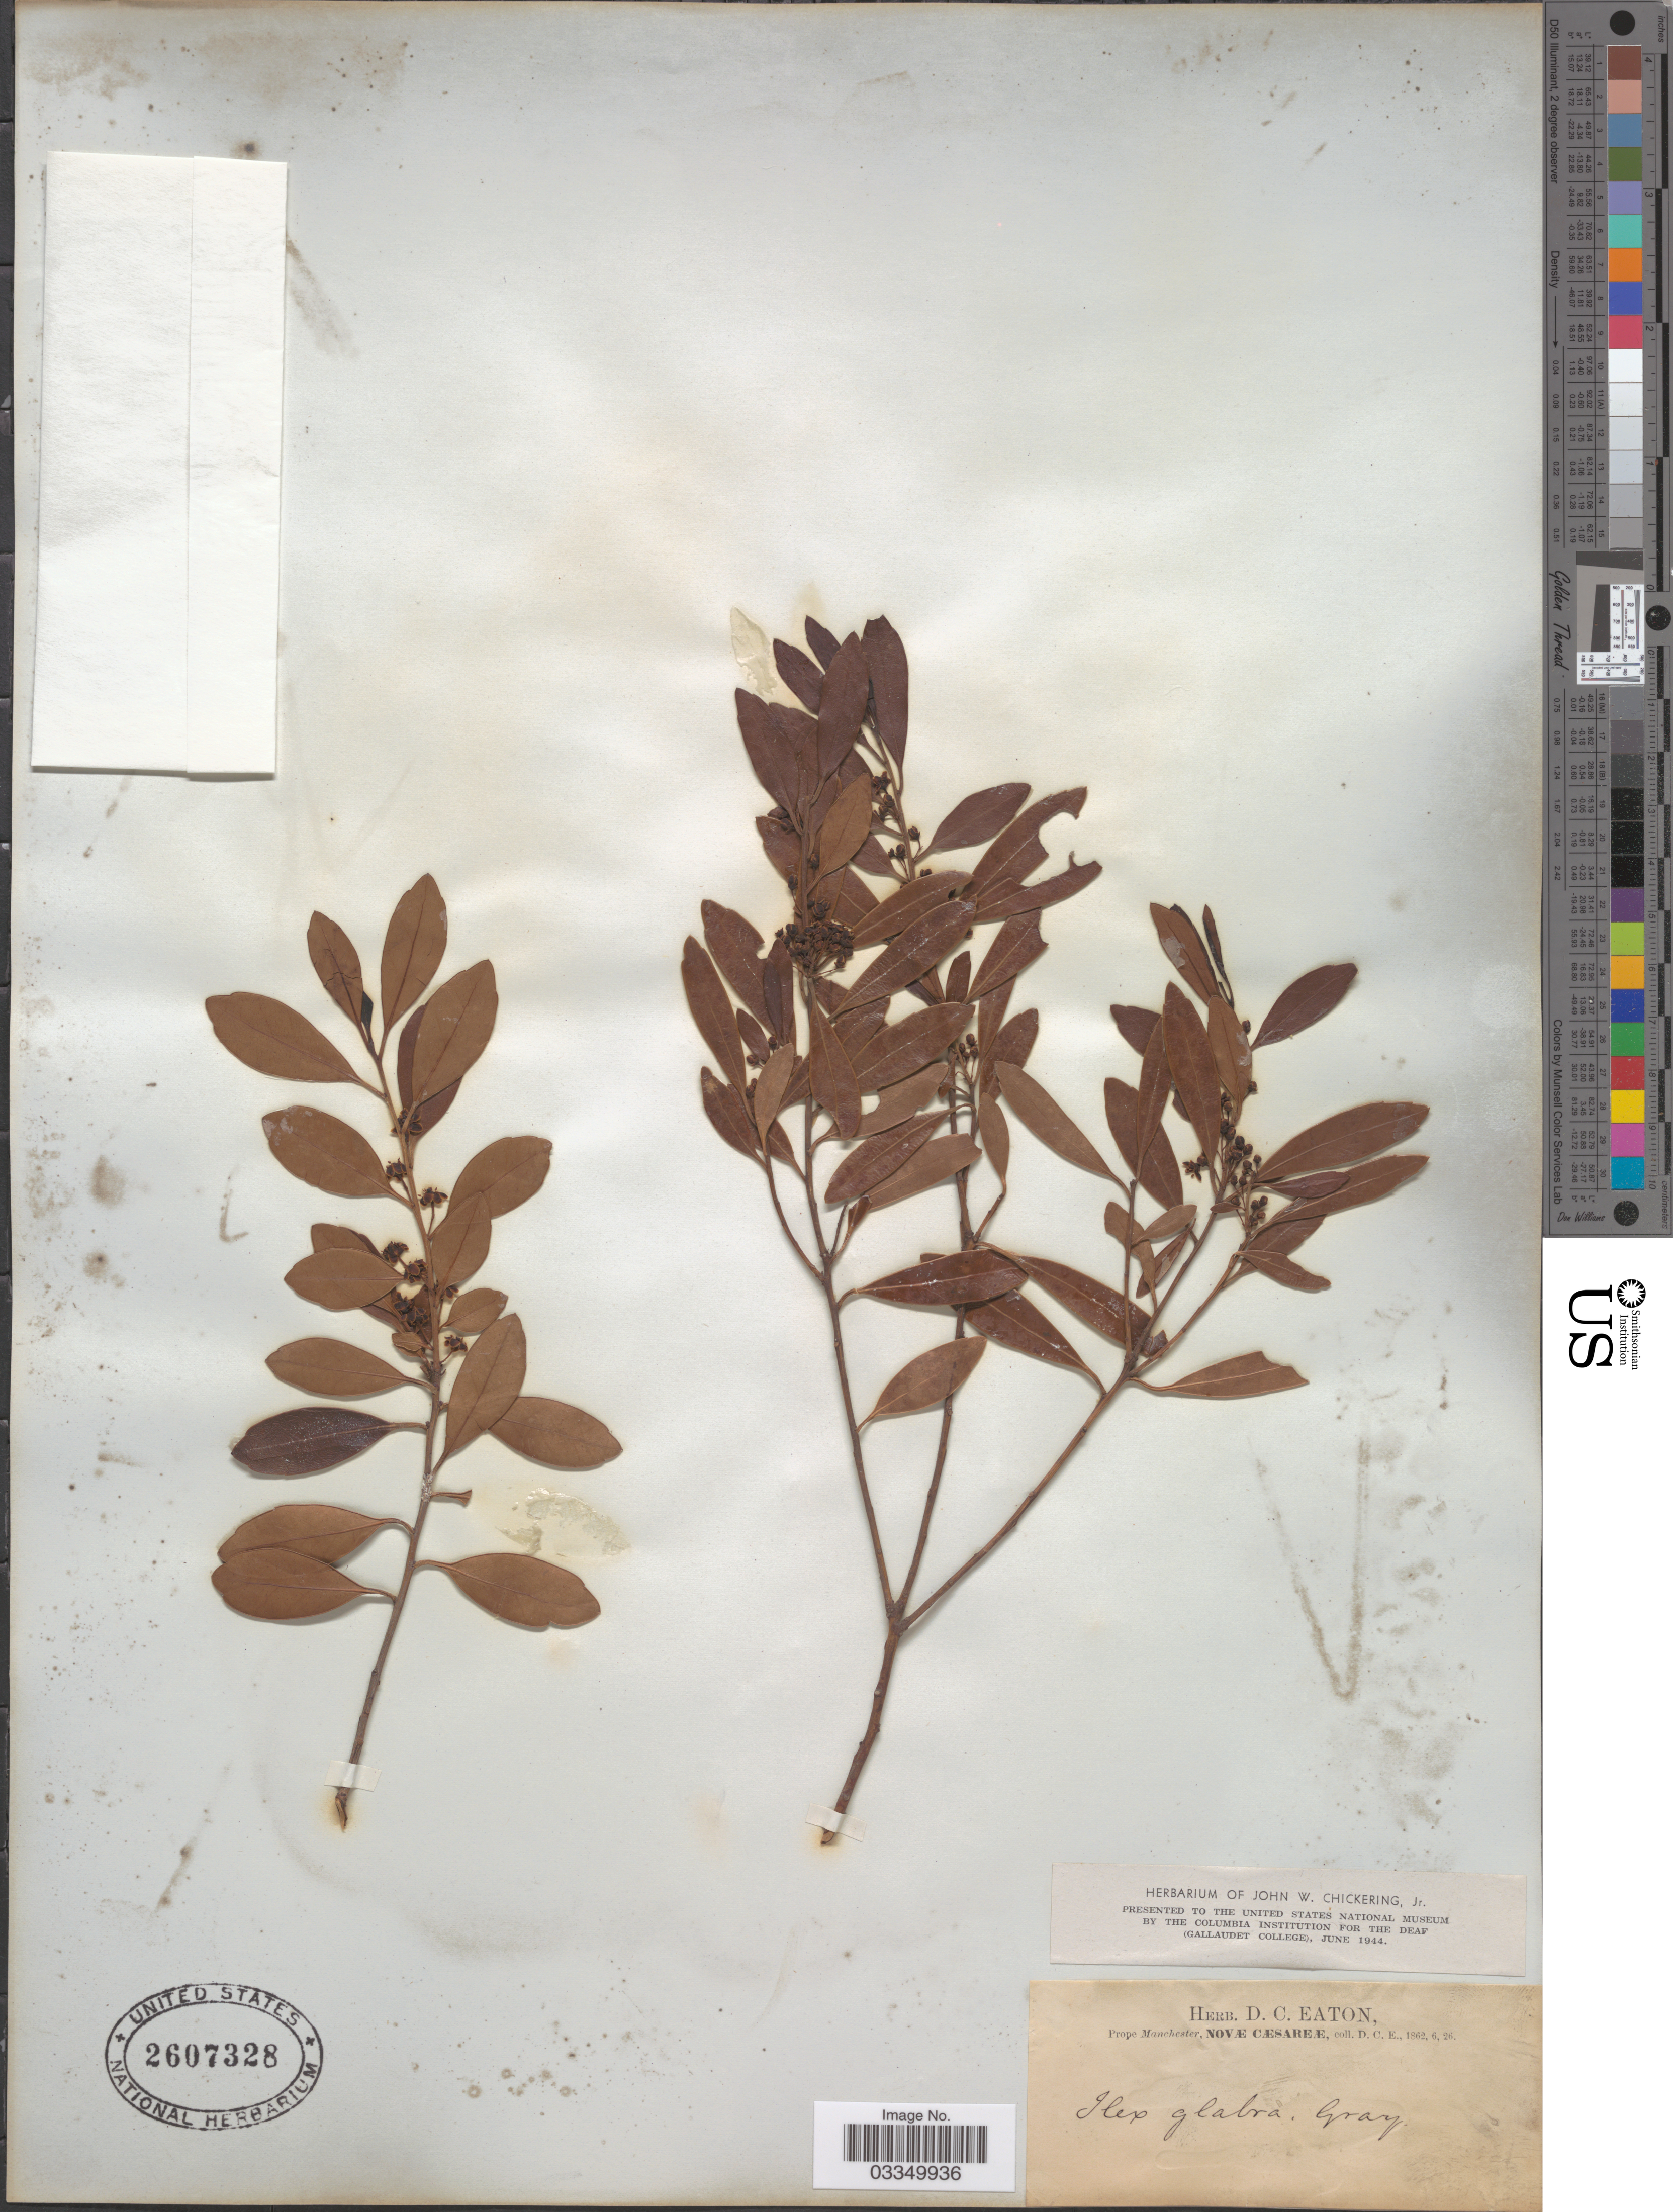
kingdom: Plantae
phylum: Tracheophyta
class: Magnoliopsida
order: Aquifoliales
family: Aquifoliaceae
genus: Ilex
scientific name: Ilex glabra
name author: (L.) A. Gray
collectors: D. Eaton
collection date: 1862-06-26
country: United States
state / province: New Jersey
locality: Prope Manchester, Novæ Cæsareæ.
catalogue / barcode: US 2607328